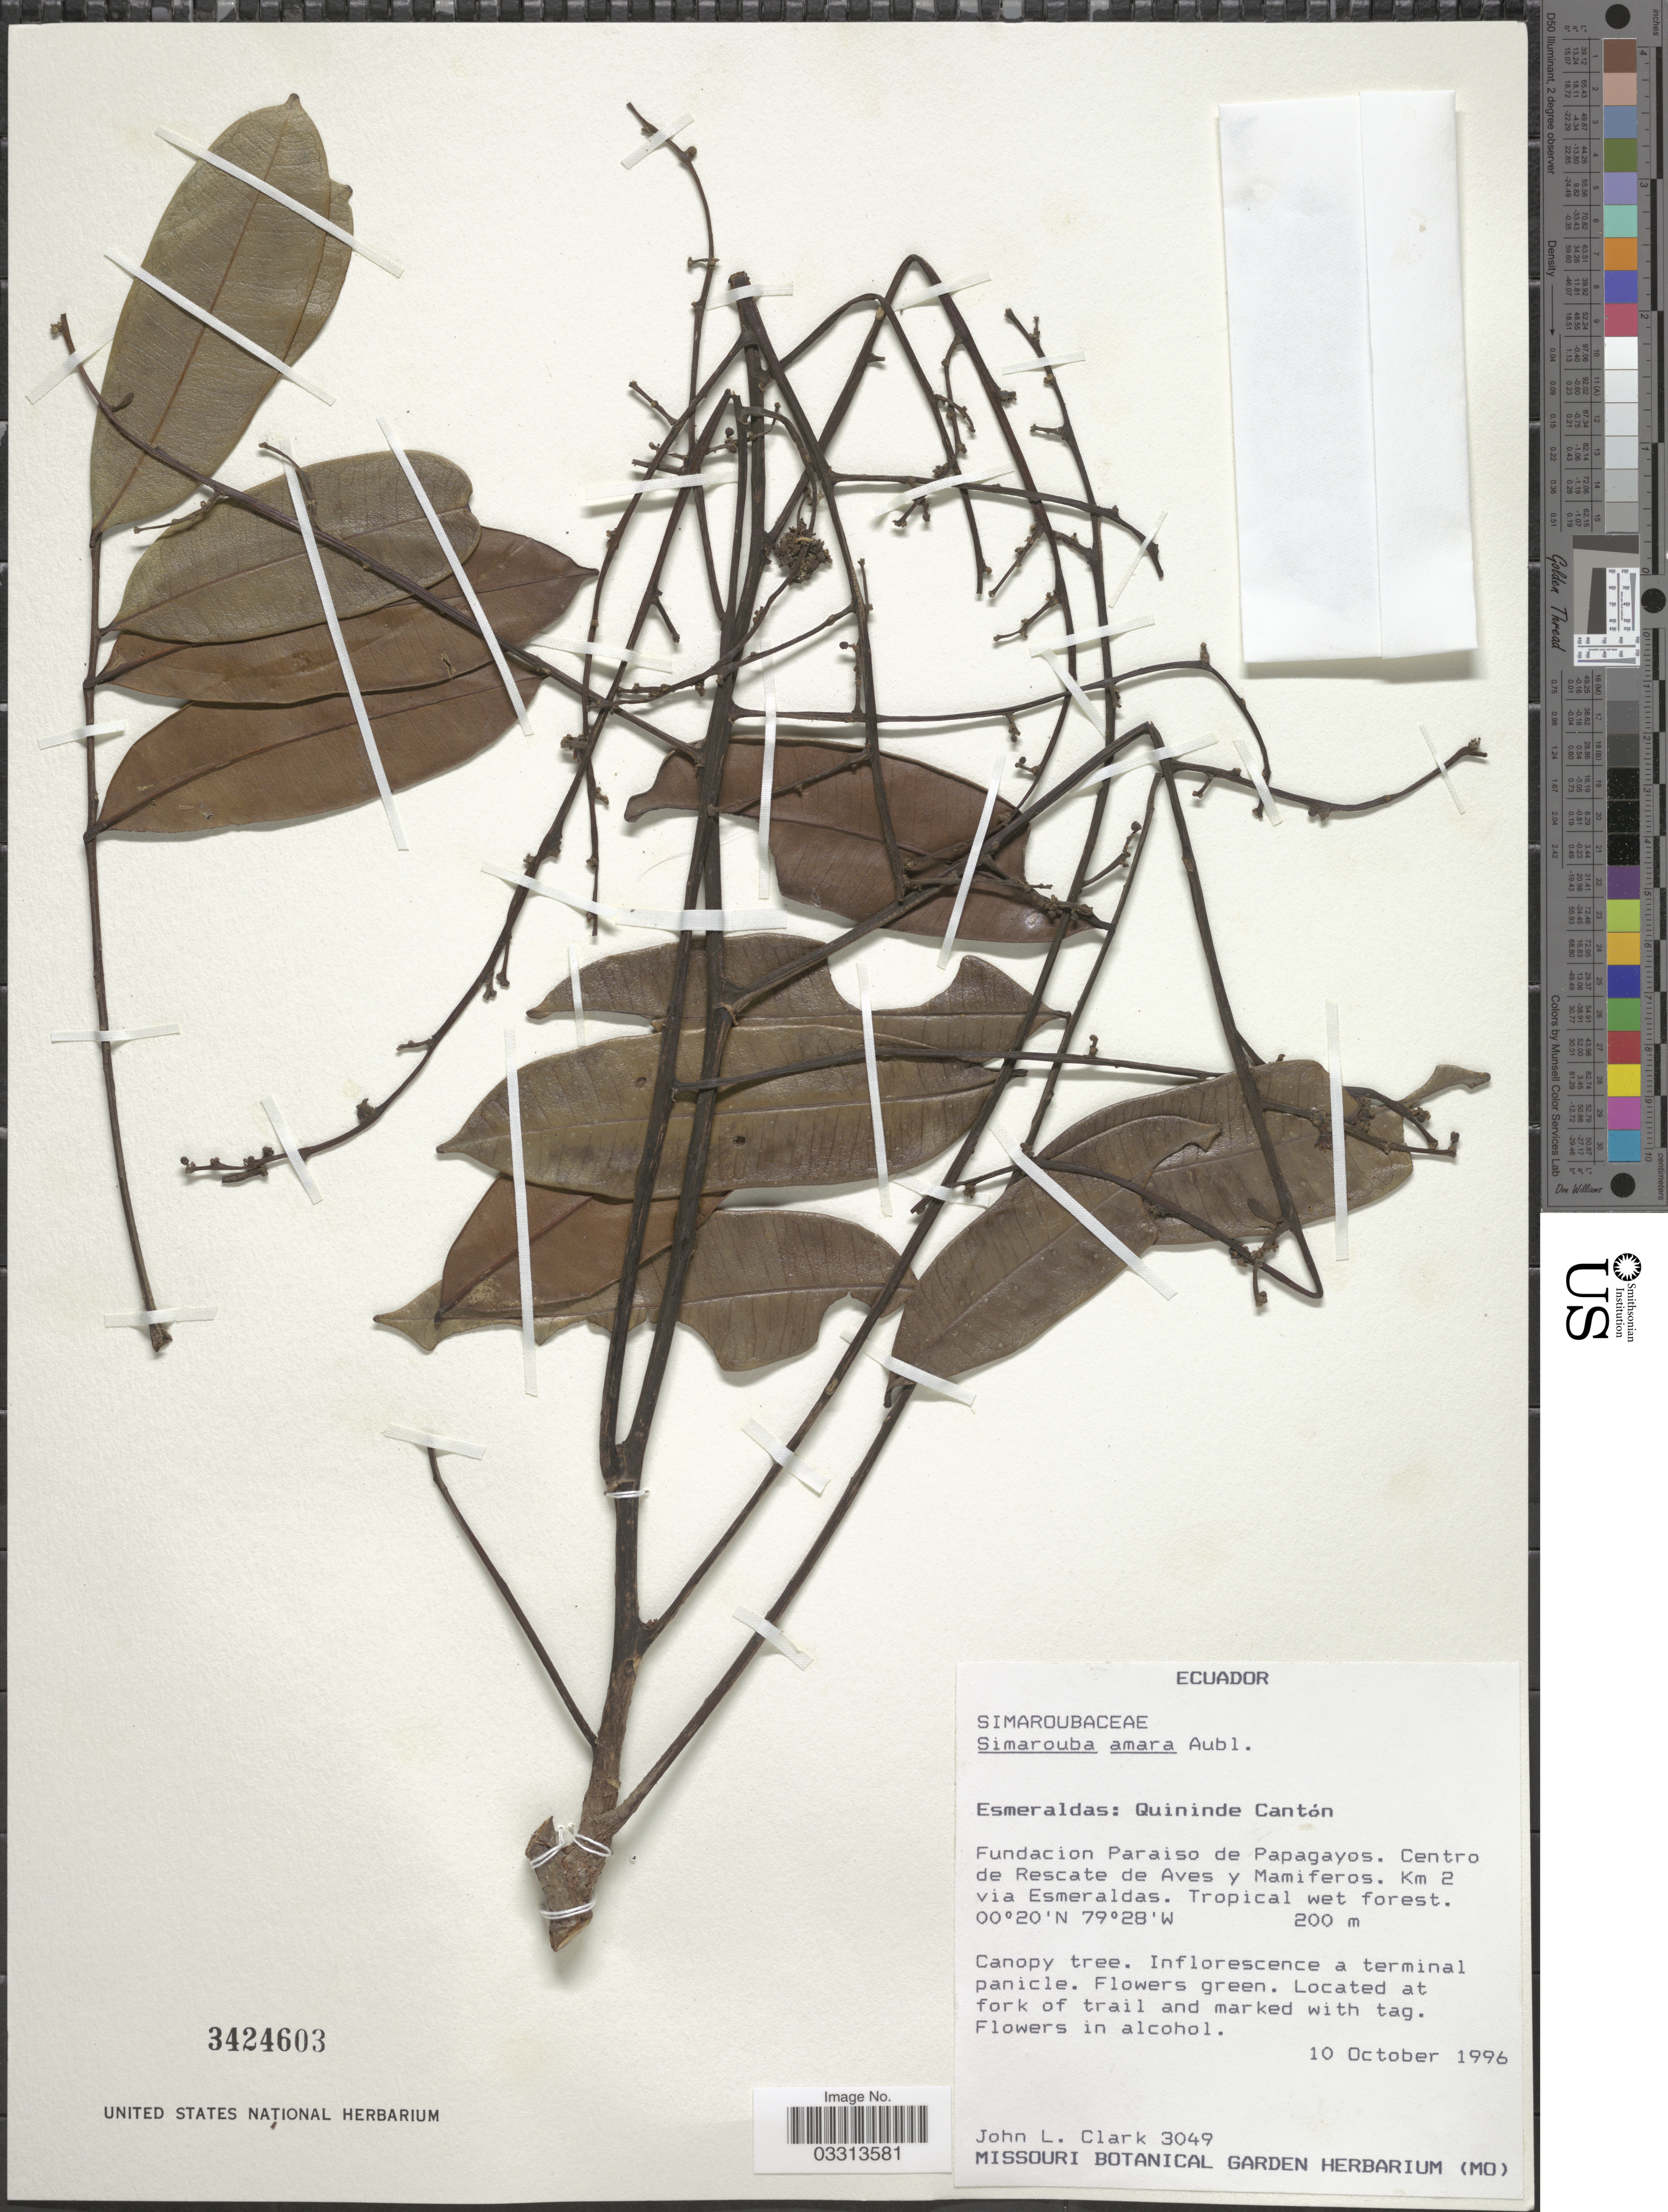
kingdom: Plantae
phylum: Tracheophyta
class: Magnoliopsida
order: Sapindales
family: Simaroubaceae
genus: Simarouba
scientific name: Simarouba amara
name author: Aubl.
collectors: J. L. Clark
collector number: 3049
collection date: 1996-10-10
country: Ecuador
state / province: Esmeraldas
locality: Quininde Cantón, Fundacion Paraiso de Papagayos. Centro de Rescate de Aves y Mamiferos. Km 2 via Esmeraldas.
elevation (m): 200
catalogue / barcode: US 3424603